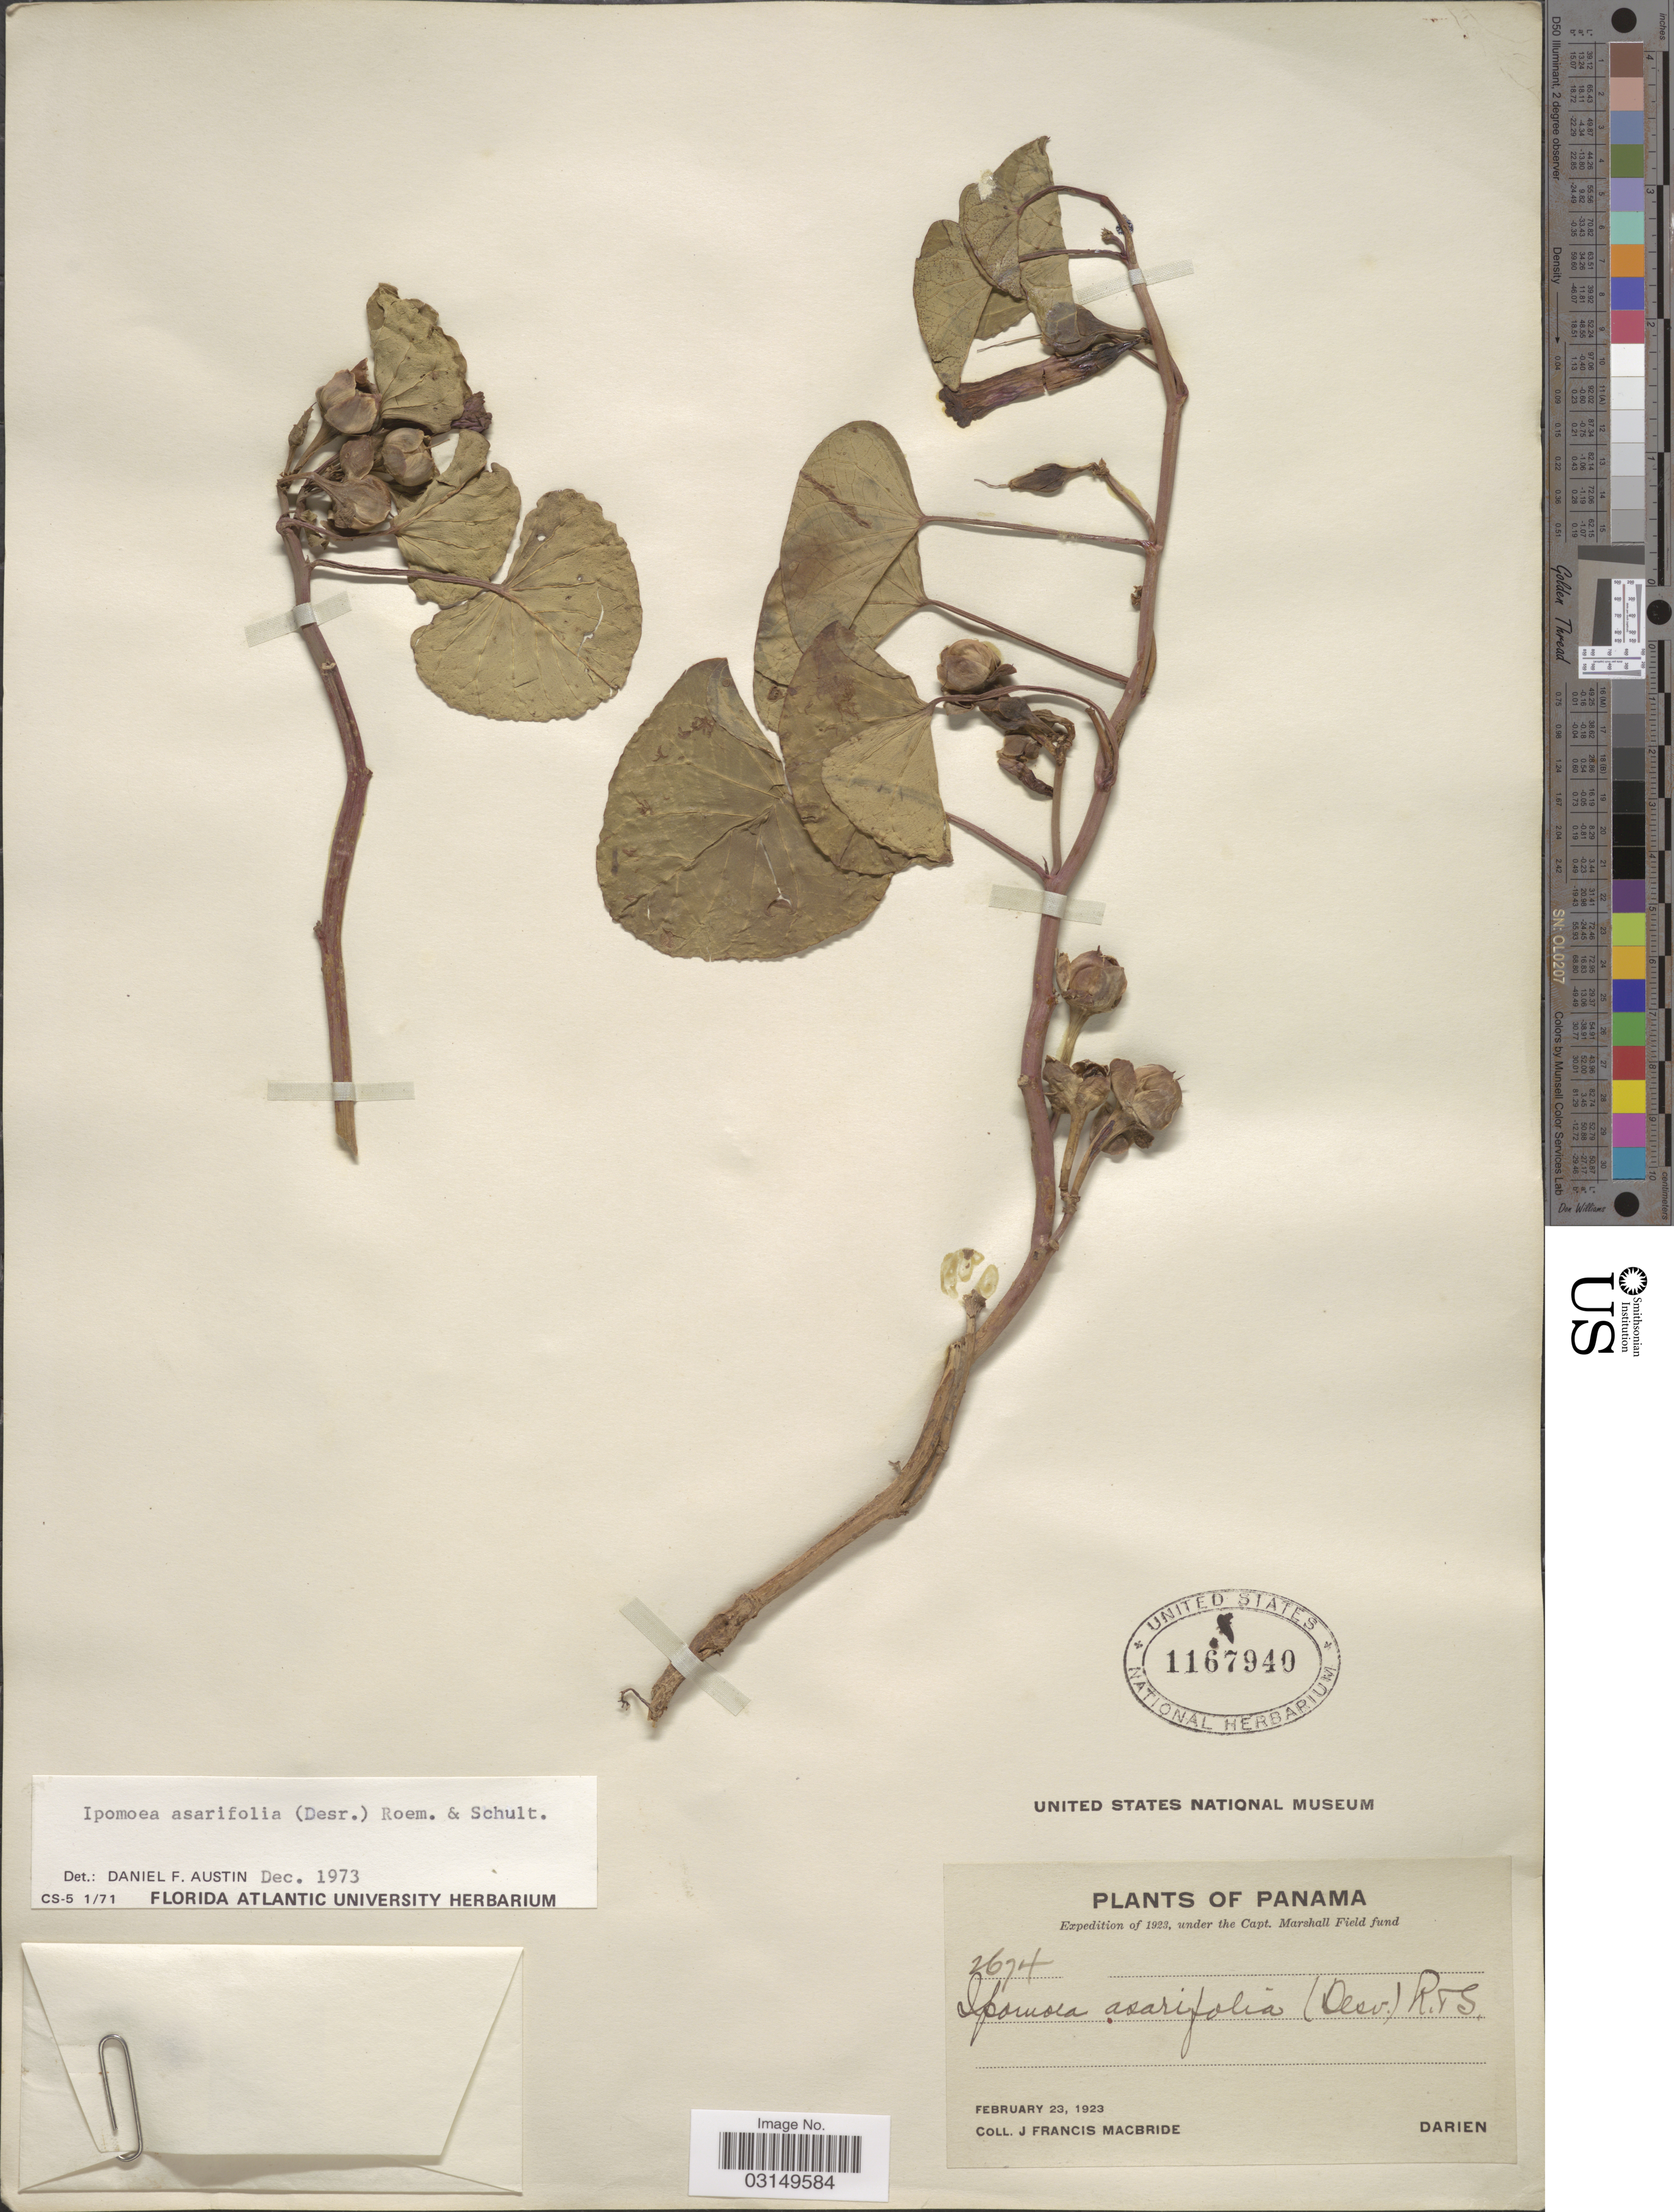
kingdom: Plantae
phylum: Tracheophyta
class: Magnoliopsida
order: Solanales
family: Convolvulaceae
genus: Ipomoea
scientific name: Ipomoea asarifolia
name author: (Desr.) Roem. & Schult.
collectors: J. F. Macbride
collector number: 2674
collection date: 1923-02-23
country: Panama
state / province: Darién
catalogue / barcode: US 1167940